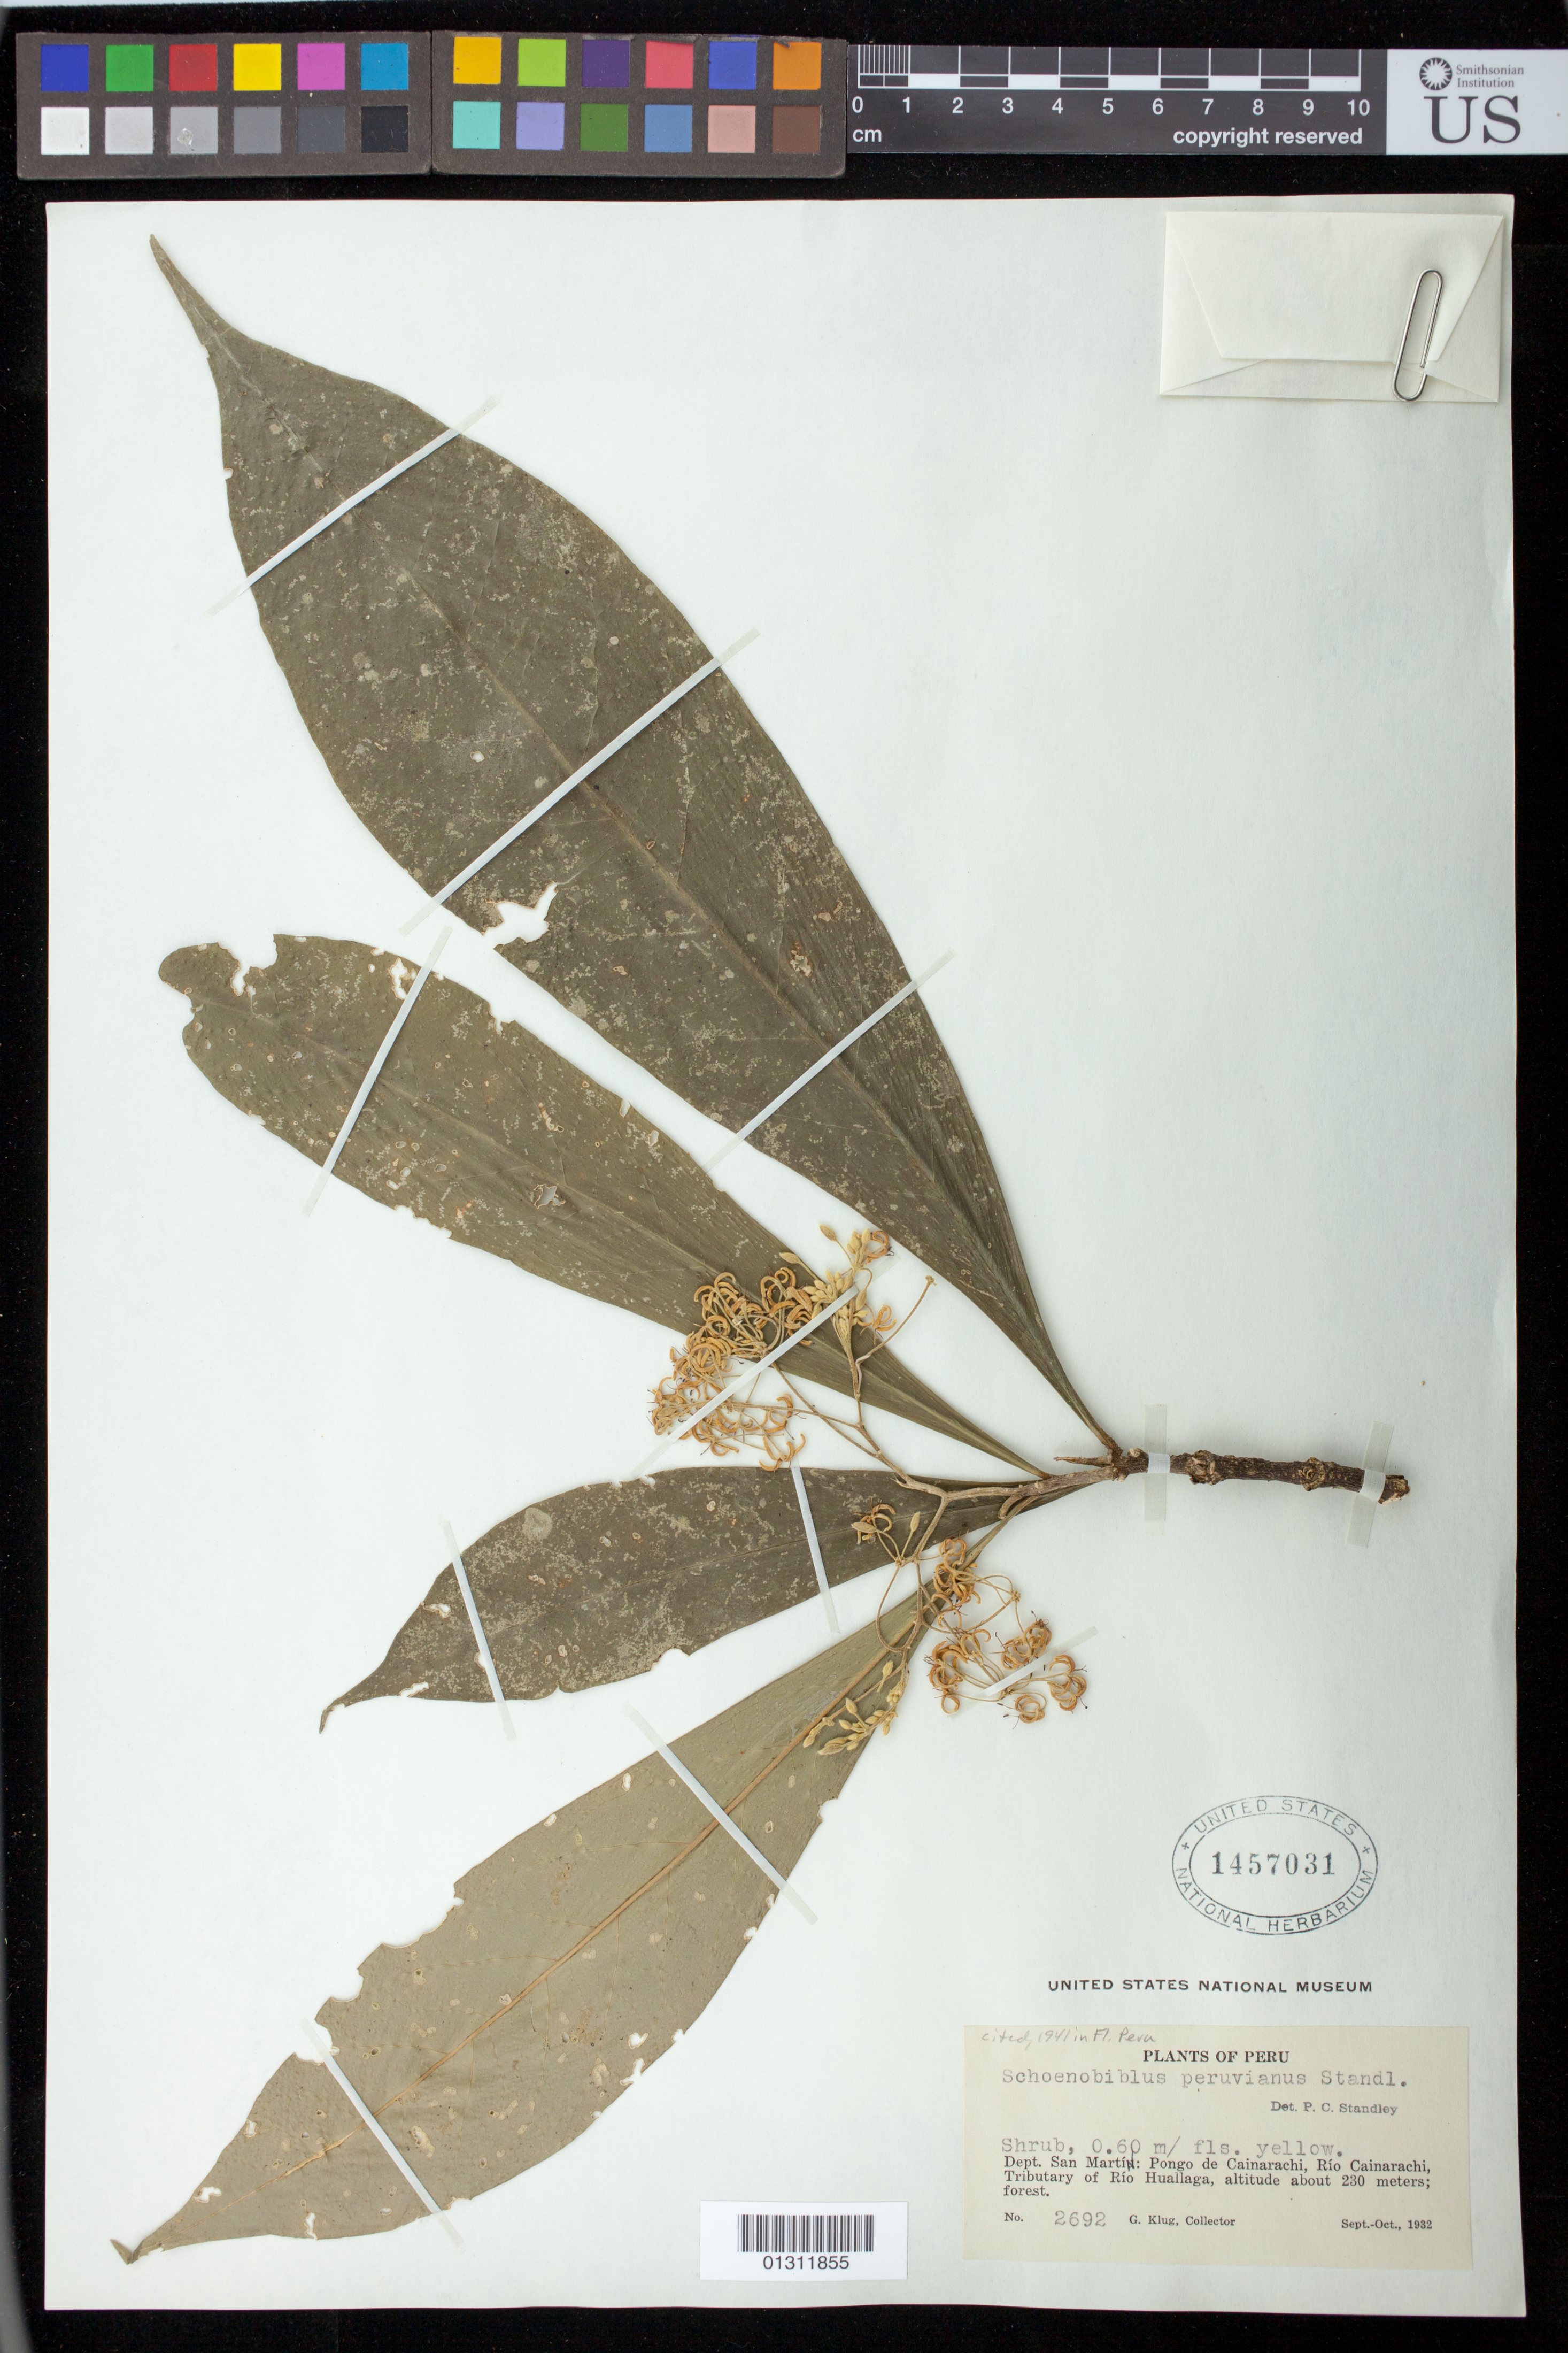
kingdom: Plantae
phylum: Tracheophyta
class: Magnoliopsida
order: Malvales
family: Thymelaeaceae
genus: Schoenobiblus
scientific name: Schoenobiblus peruvianus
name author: Standl.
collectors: G. Klug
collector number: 2692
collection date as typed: Sep-Oct 1932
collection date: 1932-09/1932-10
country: Peru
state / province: San Martín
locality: Pongo de Cainarachi, Río Cainarachi, tributary of Río Huallaga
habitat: Forest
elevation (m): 230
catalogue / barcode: US 1457031